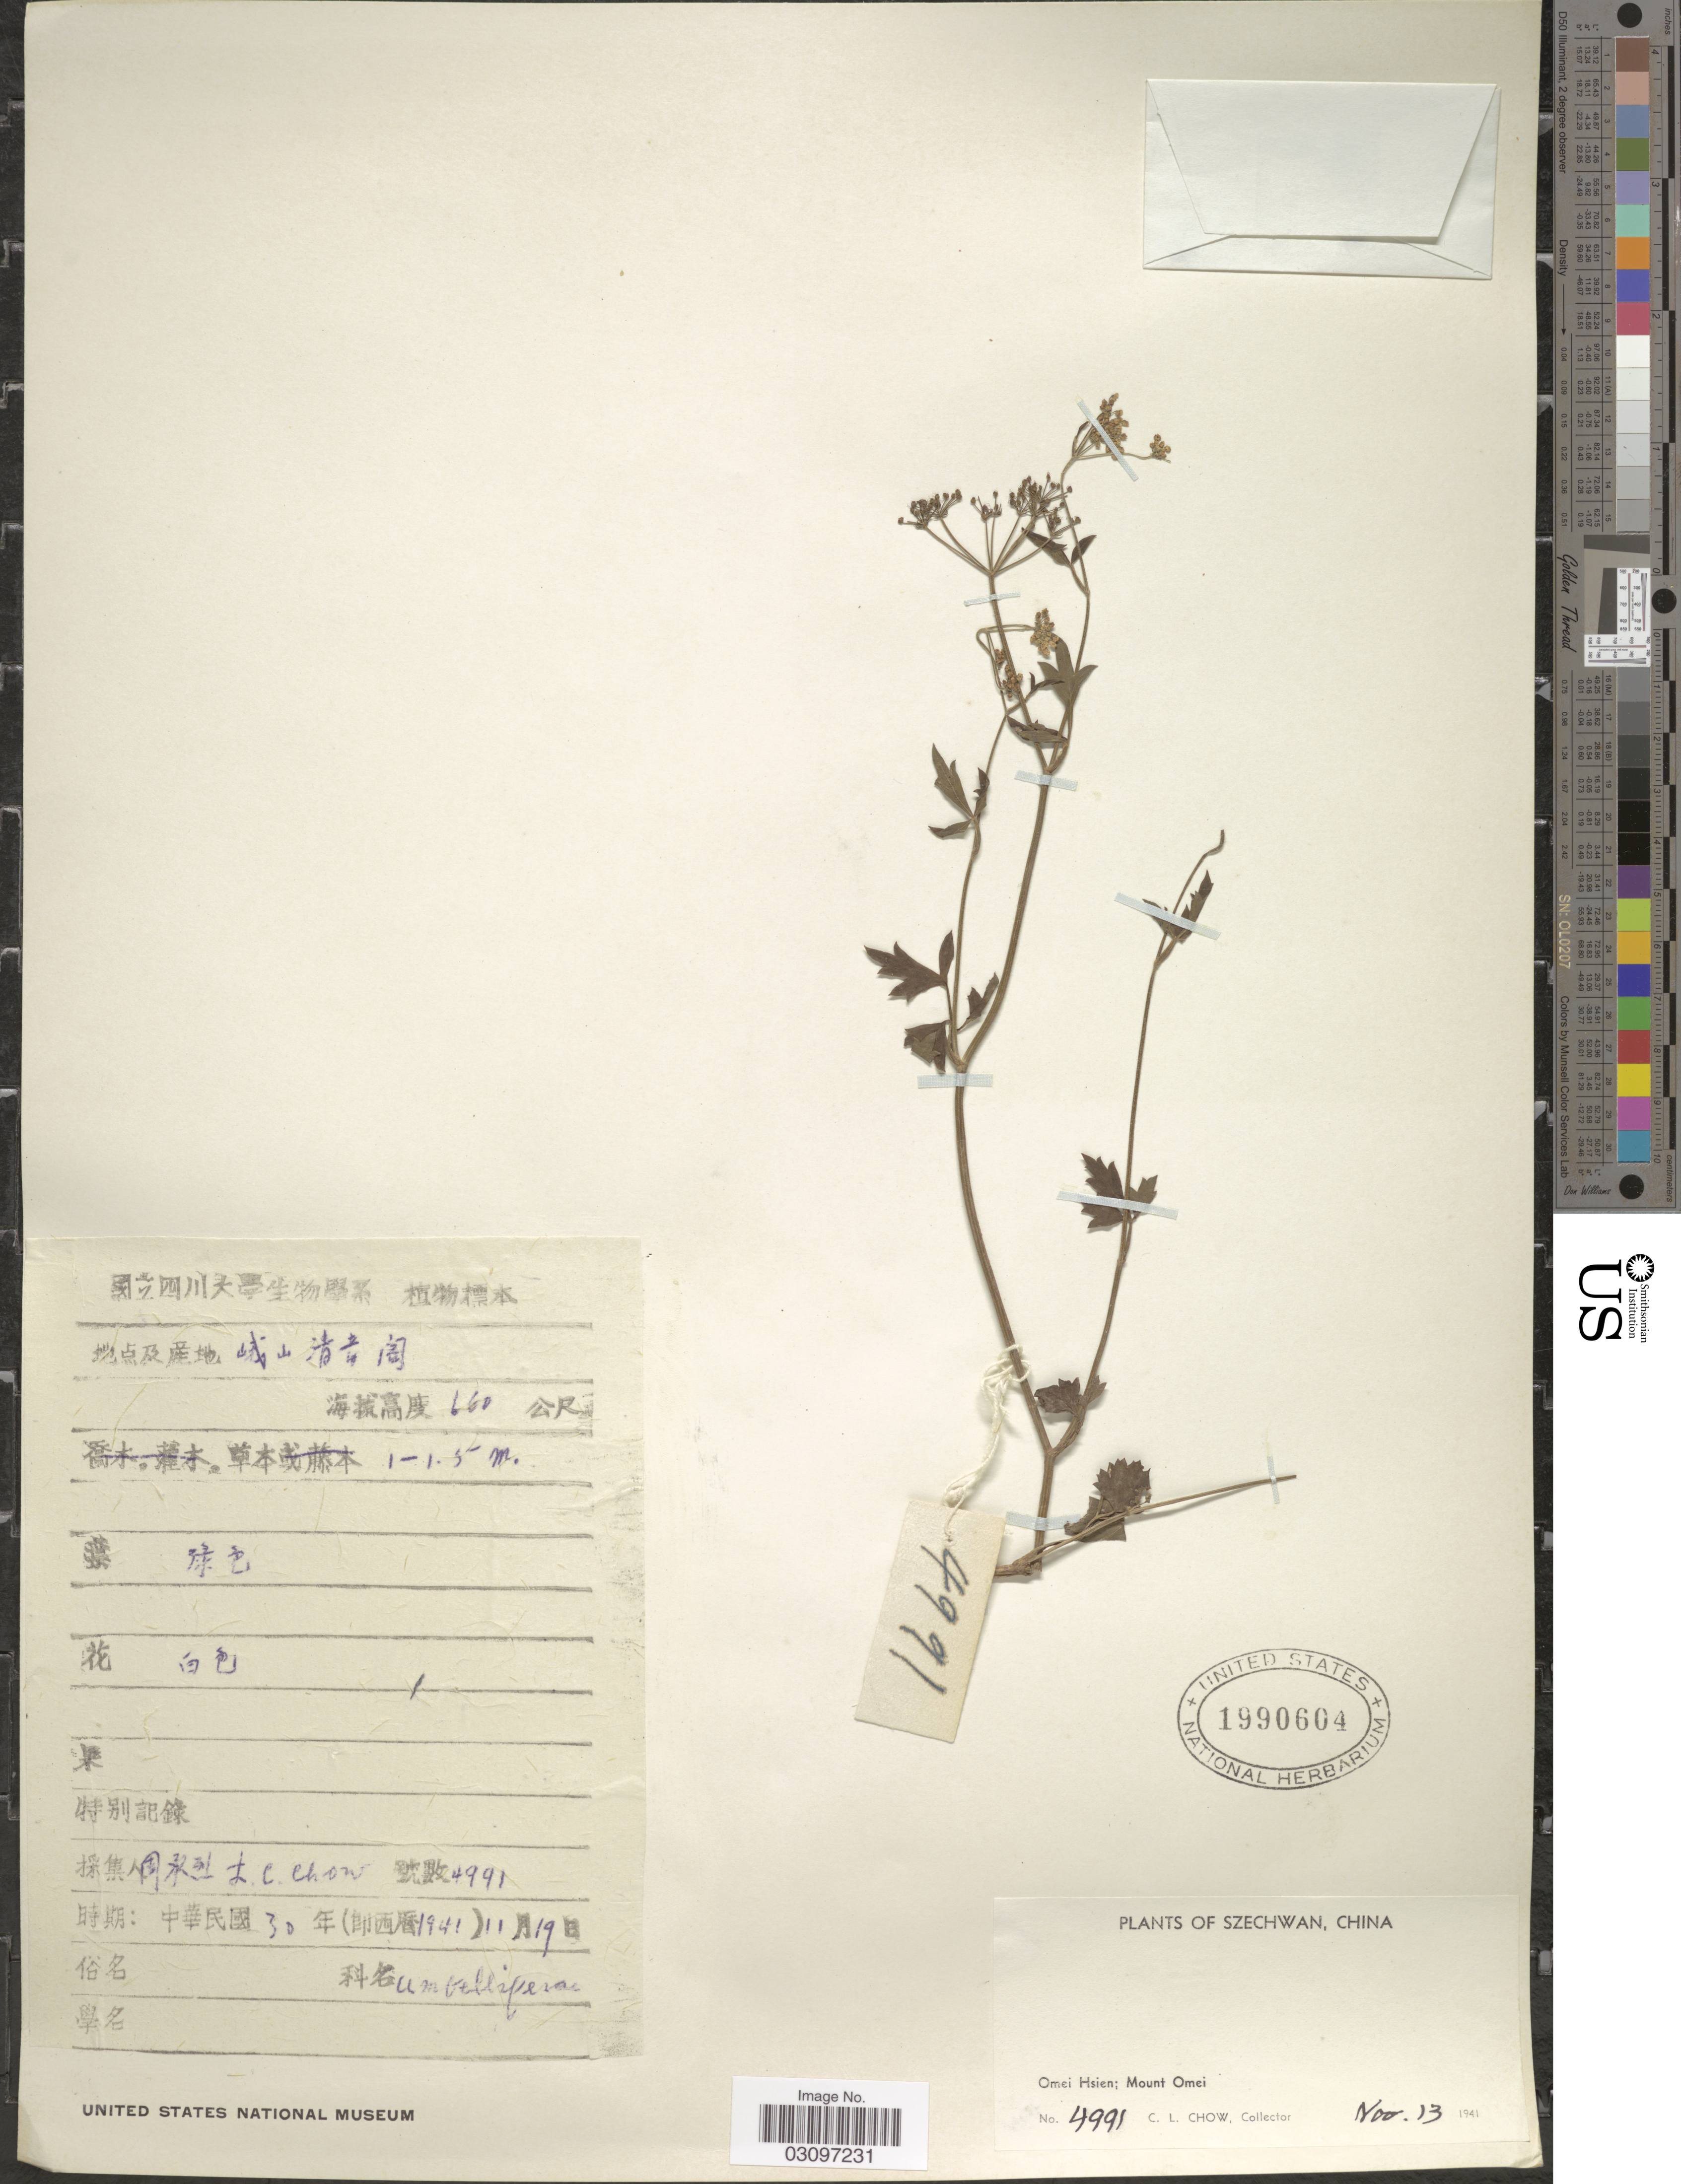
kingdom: Plantae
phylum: Tracheophyta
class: Magnoliopsida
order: Apiales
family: Apiaceae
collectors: C. Chow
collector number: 4991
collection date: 1941-11-13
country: China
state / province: Sichuan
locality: Szechwan. Omei Hsien: Mount Omei.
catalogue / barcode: US 1990604